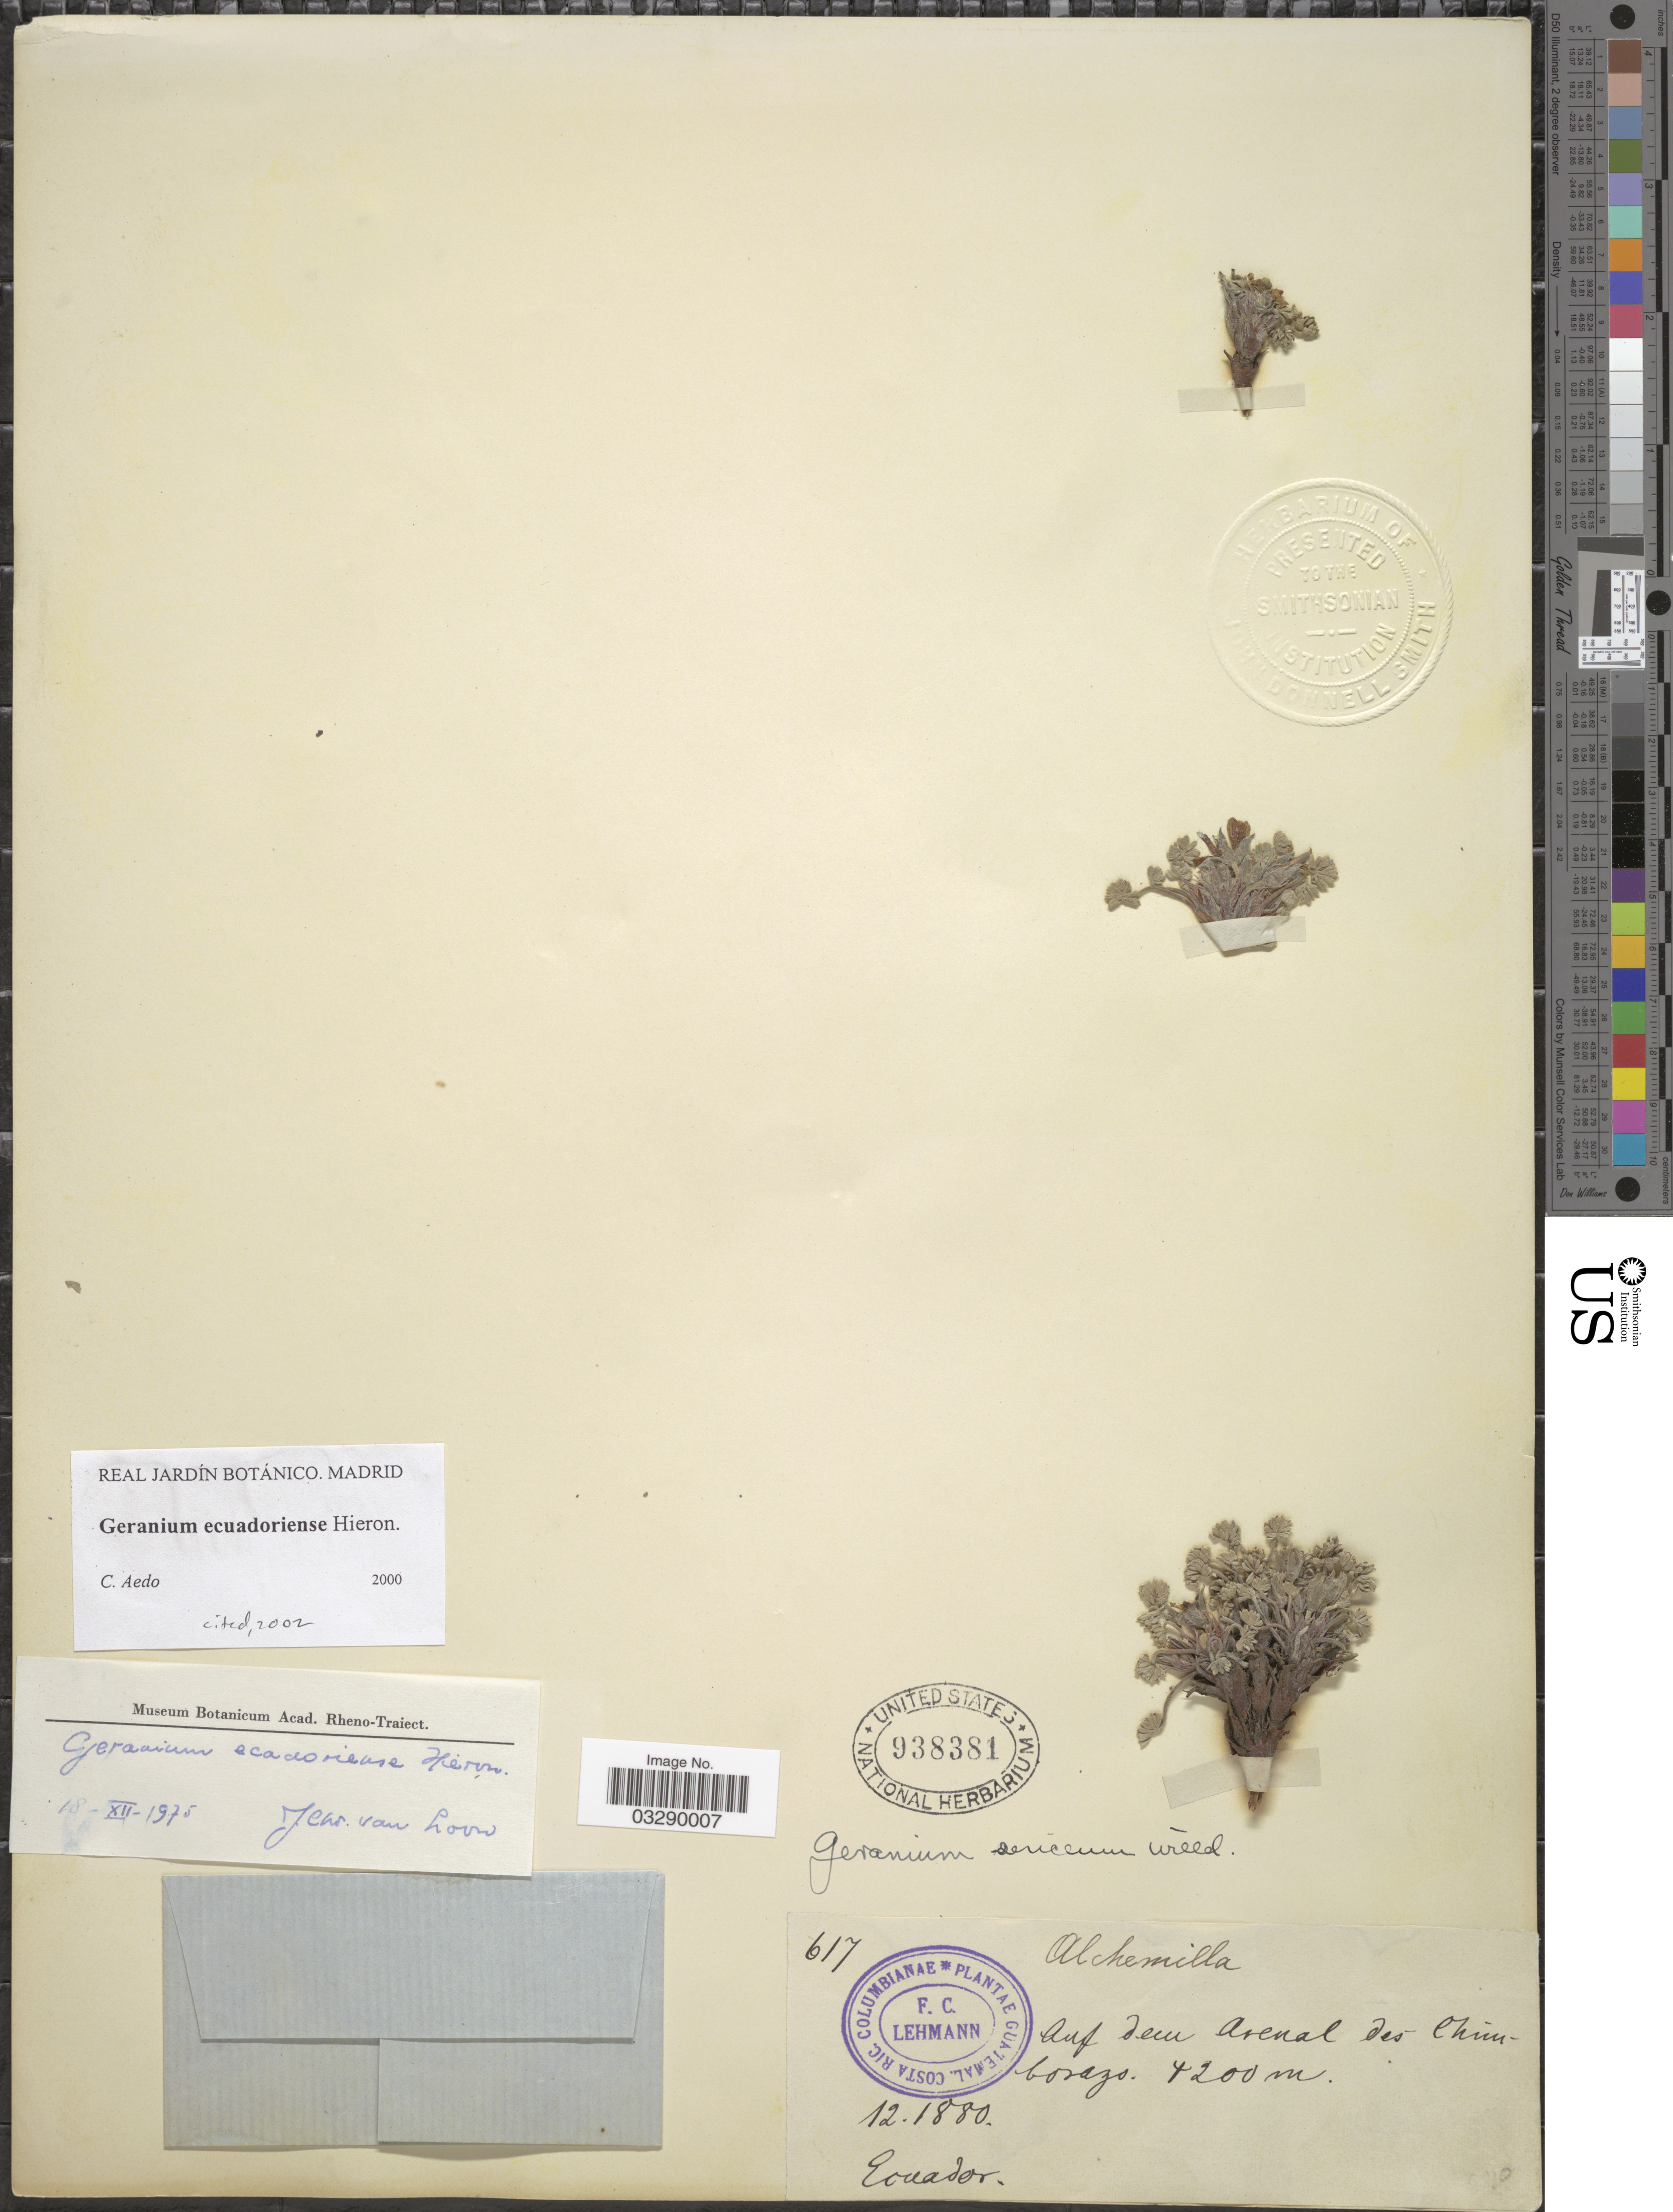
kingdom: Plantae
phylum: Tracheophyta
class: Magnoliopsida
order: Geraniales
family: Geraniaceae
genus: Geranium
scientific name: Geranium ecuadoriense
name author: Hieron.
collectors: F. Lehman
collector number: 617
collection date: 1880-12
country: Ecuador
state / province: Chimborazo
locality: Auf decu Arenal des Chimborazo.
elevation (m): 4200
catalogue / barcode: US 938381